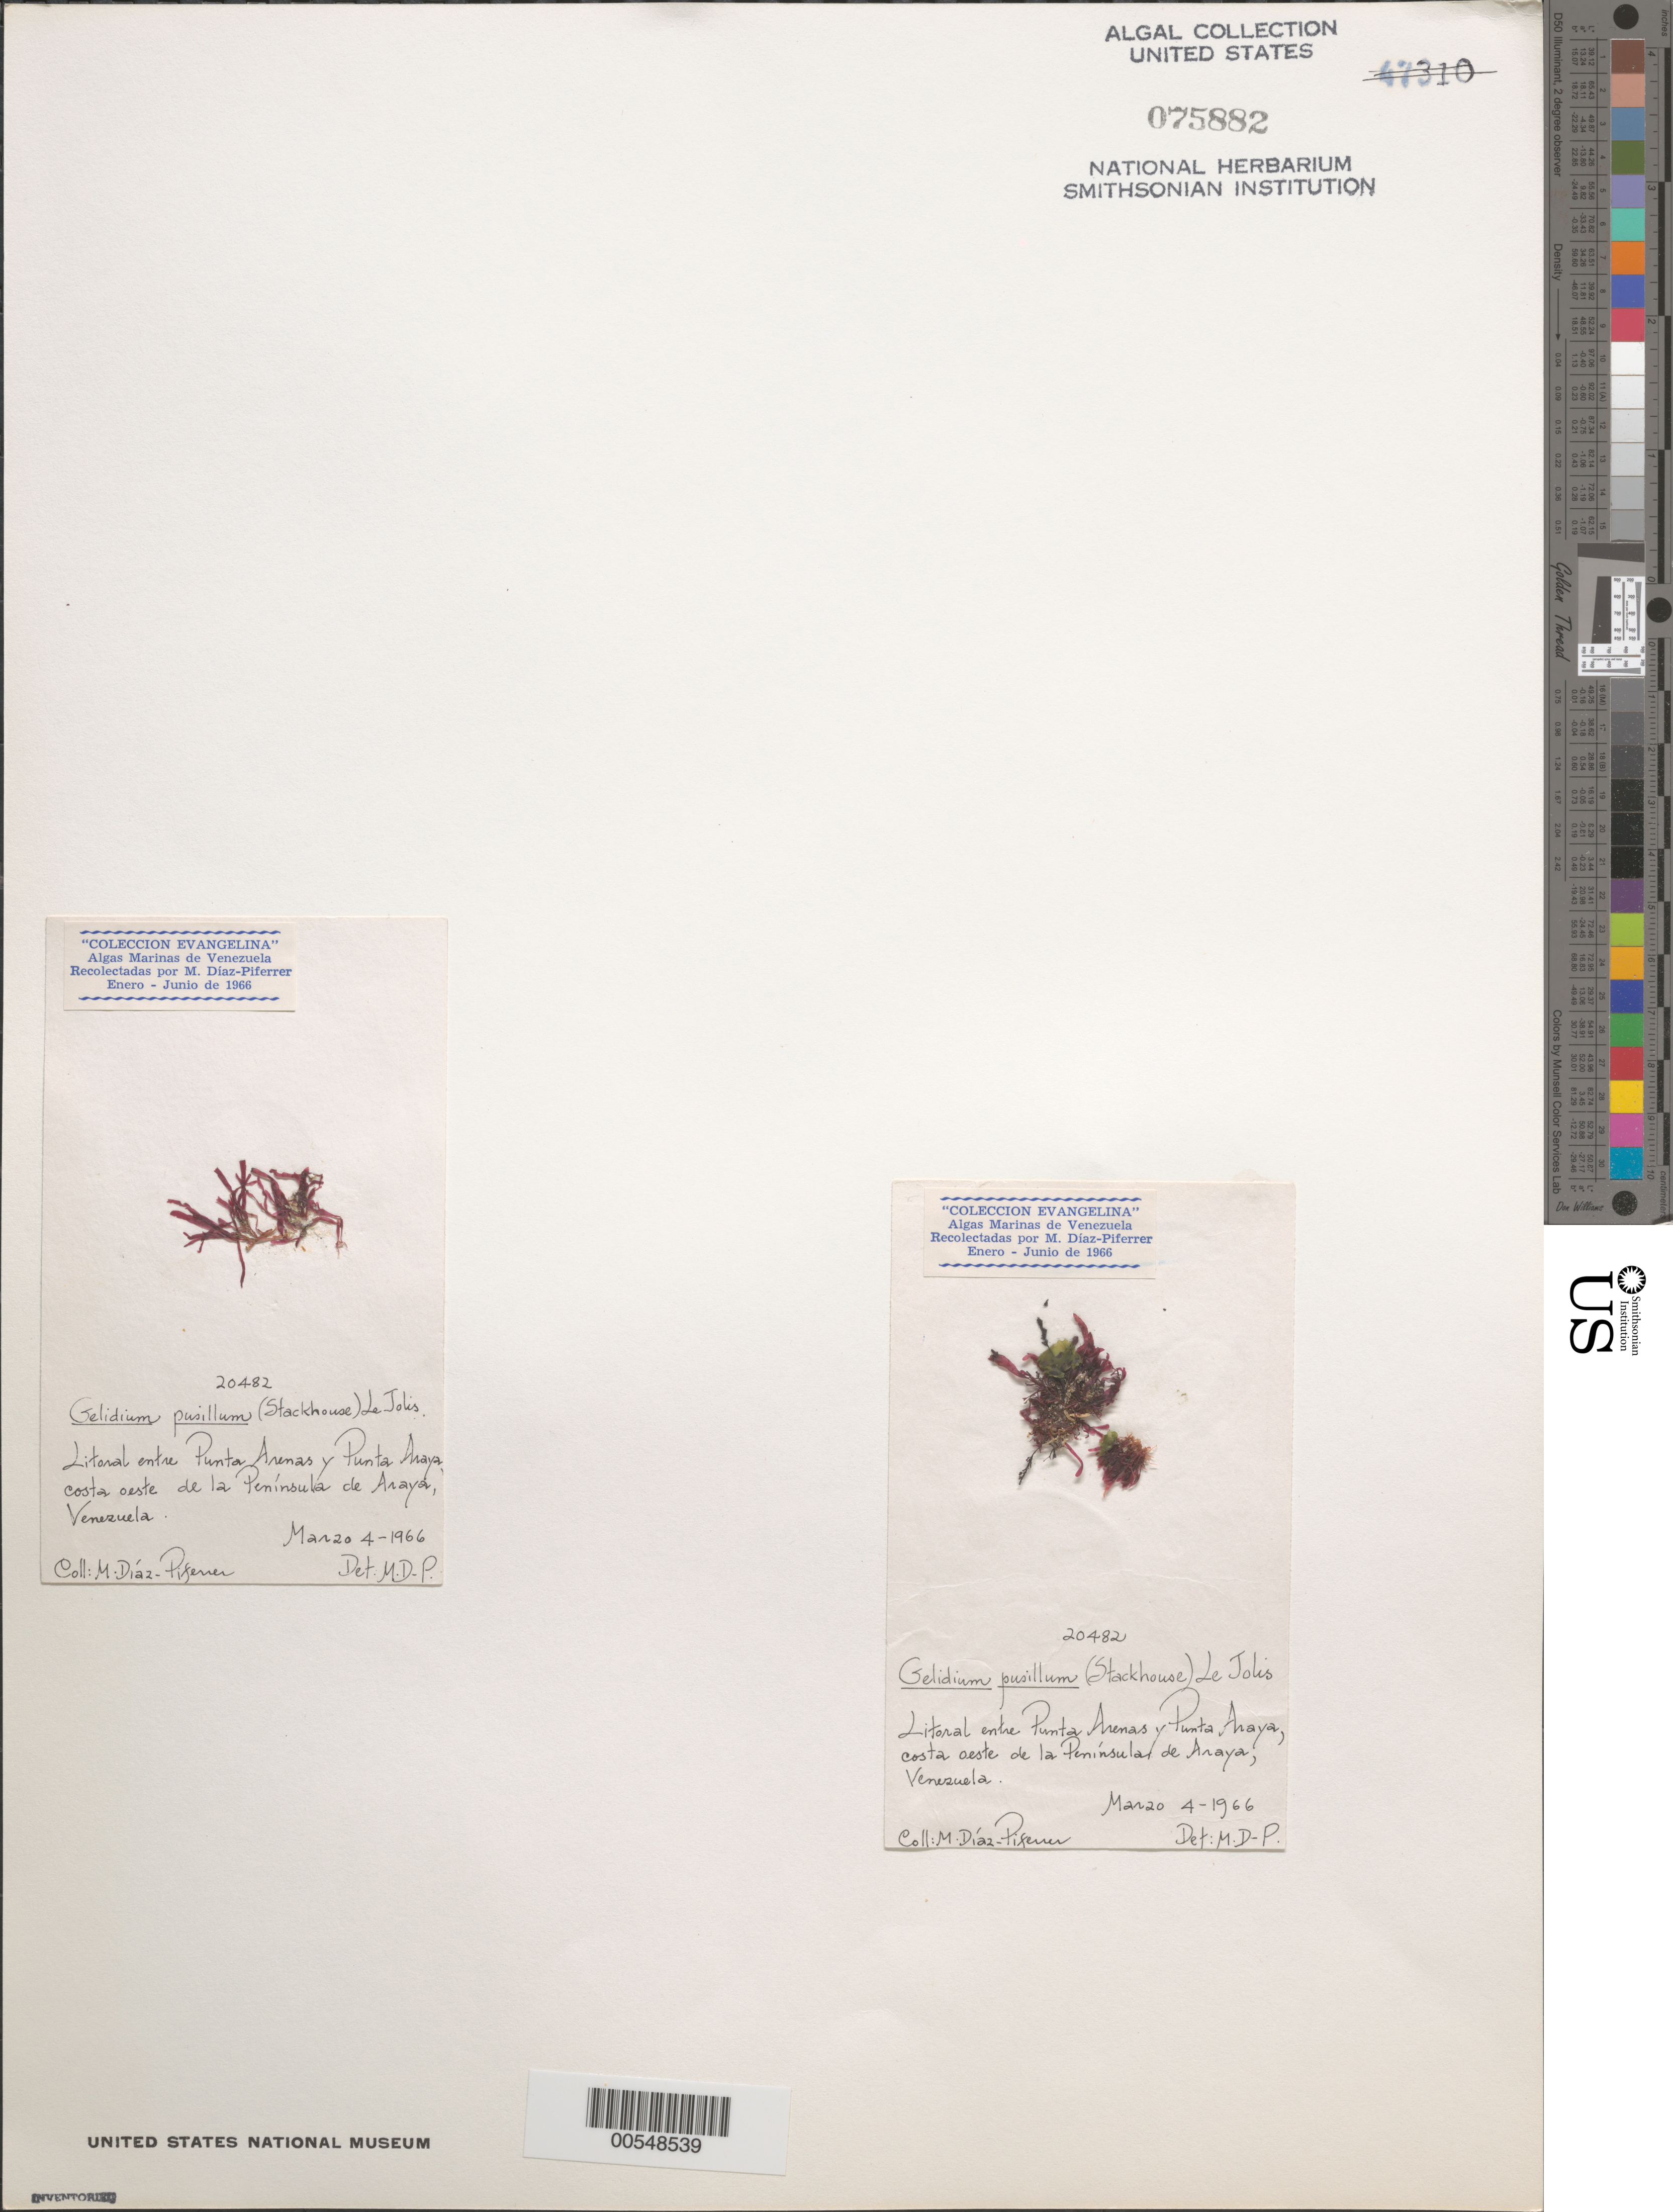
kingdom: Plantae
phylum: Rhodophyta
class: Florideophyceae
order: Gelidiales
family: Gelidiaceae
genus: Gelidium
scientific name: Gelidium pusillum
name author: (Stackh.) Le Jol.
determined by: Diaz-Piferrer, M.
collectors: M. Diaz-Piferrer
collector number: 20482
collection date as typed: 04 Mar 1966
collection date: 1966-03-04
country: Venezuela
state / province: Sucre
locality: Peninsula de Araya, between Punta Arenas and Punta Araya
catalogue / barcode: US 75882